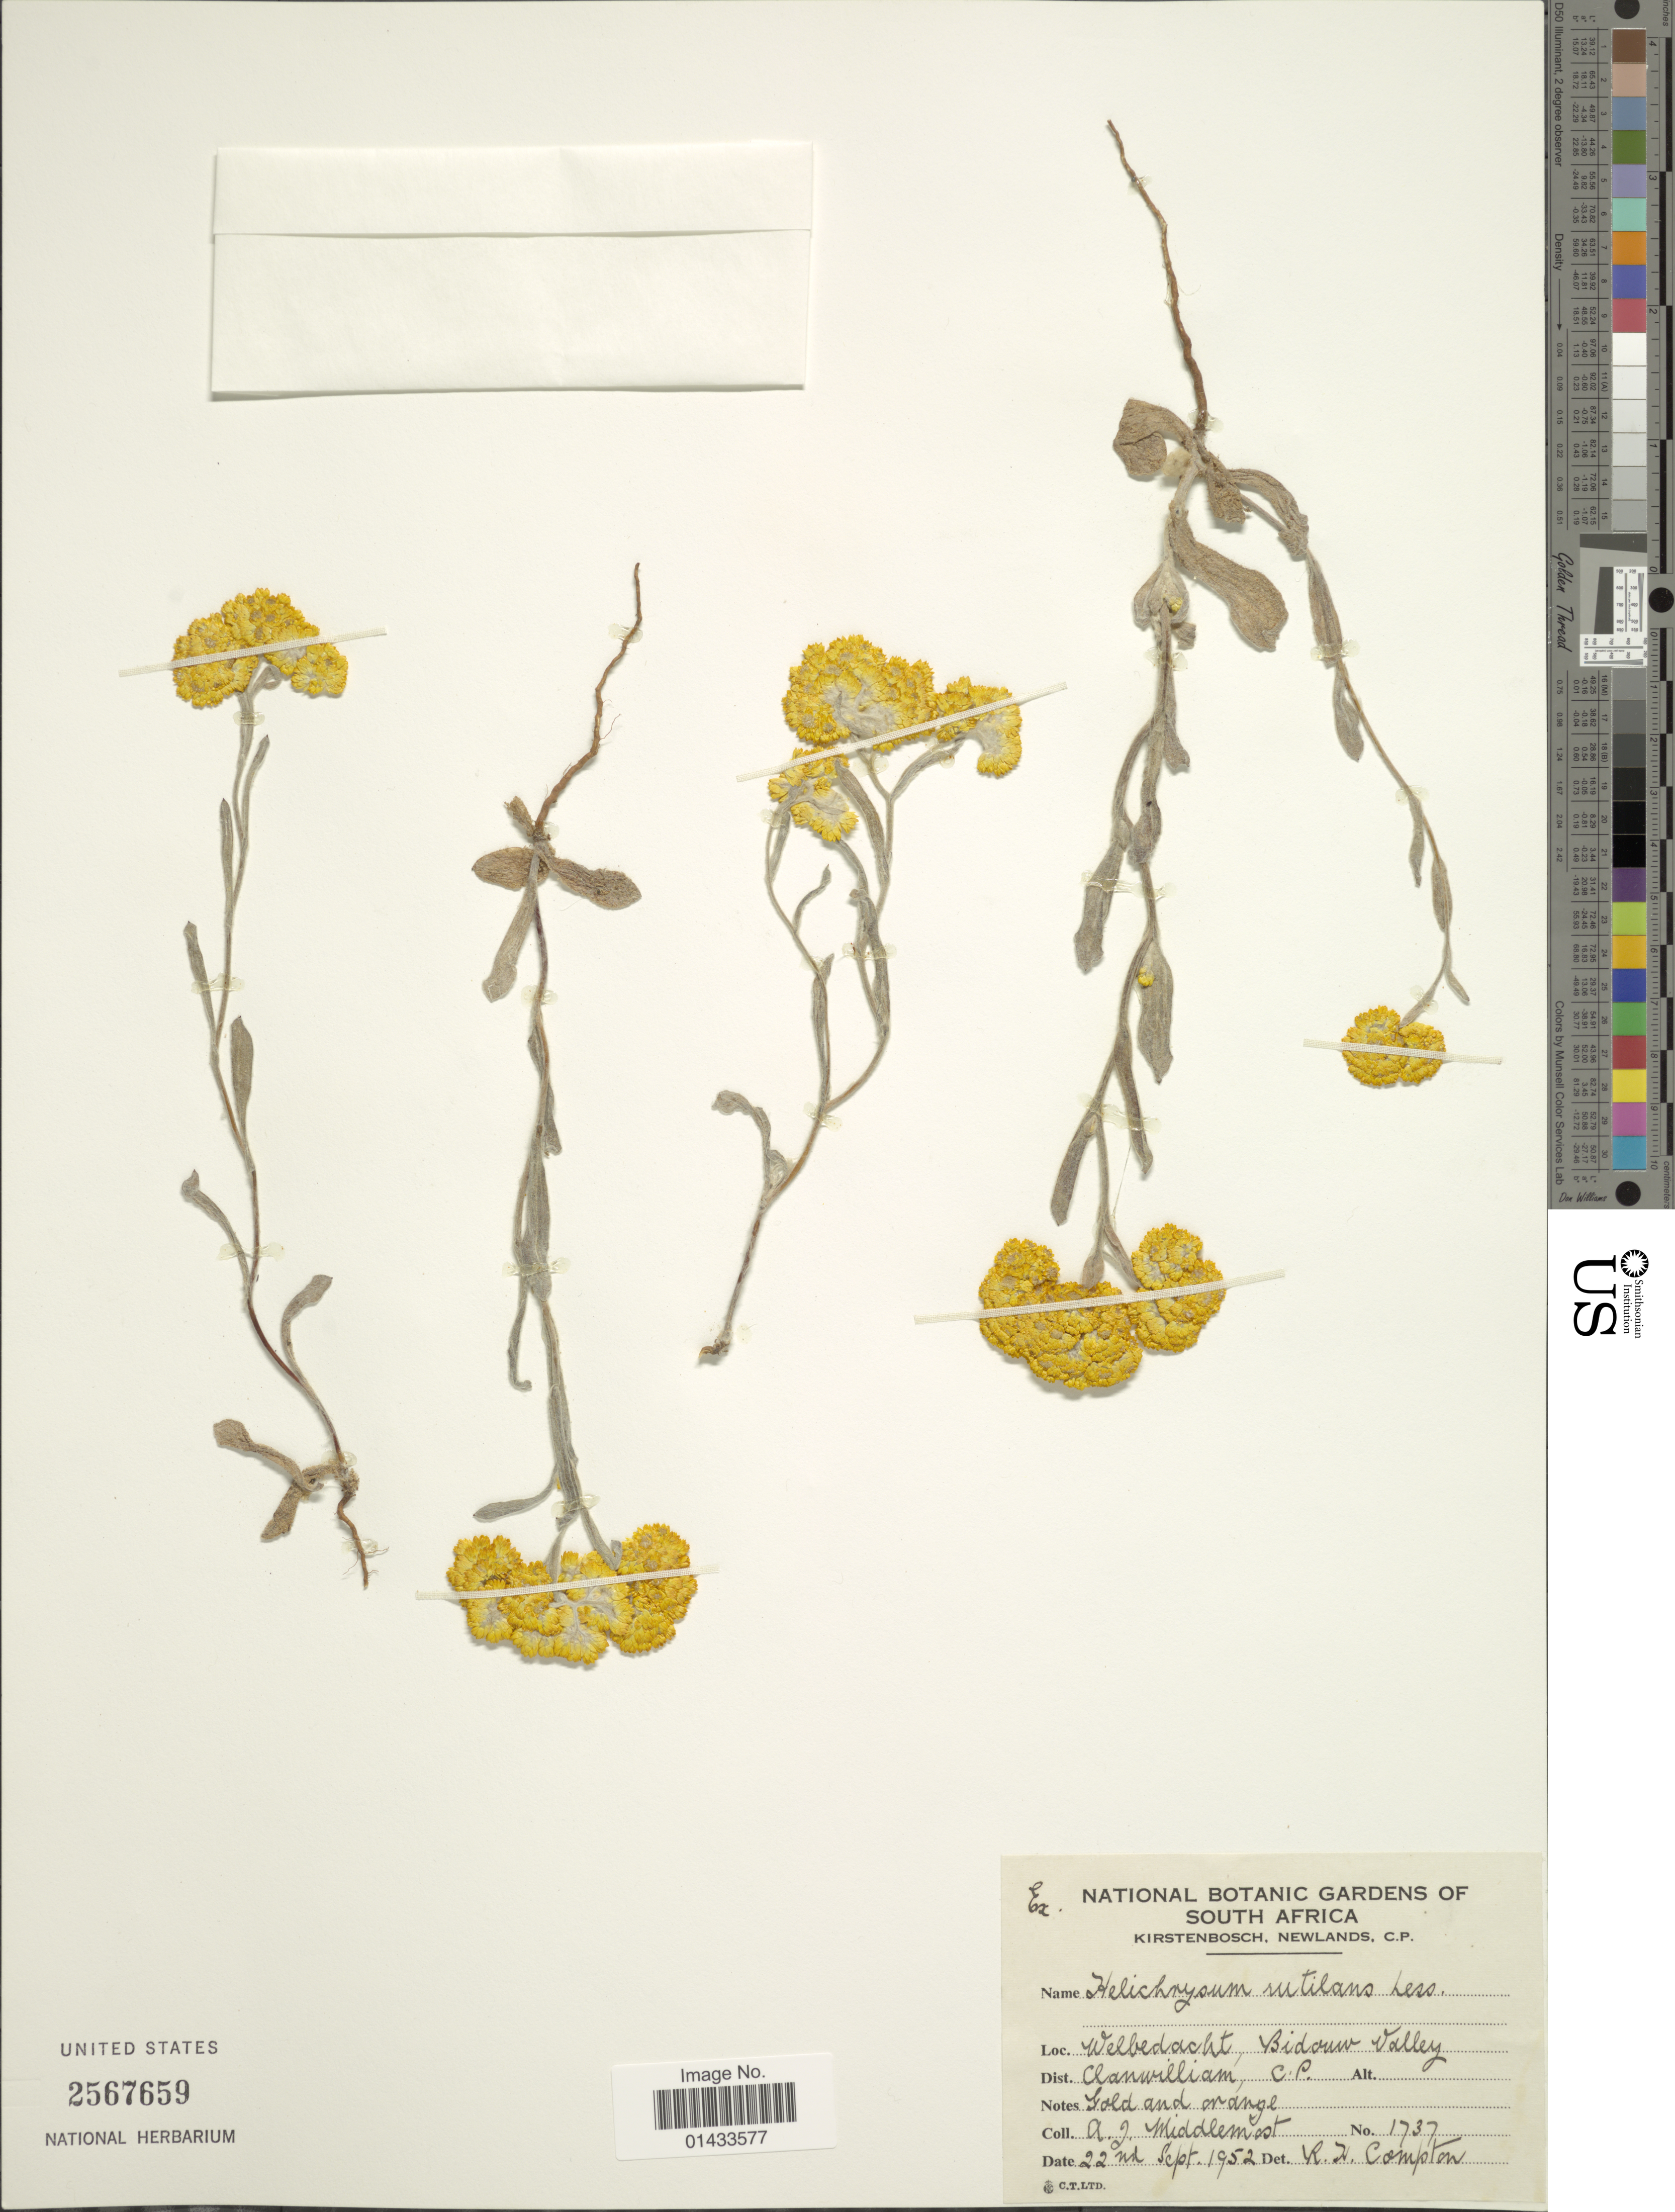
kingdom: Plantae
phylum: Tracheophyta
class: Magnoliopsida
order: Asterales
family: Asteraceae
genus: Helichrysum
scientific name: Helichrysum rutilans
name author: (L.) D. Don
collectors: A. Middlemost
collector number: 1737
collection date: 1952-09-22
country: South Africa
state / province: Western Cape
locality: Welbedacht Bidouw Valley, Dist. Clanwilliams C. P.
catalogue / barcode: US 2567659